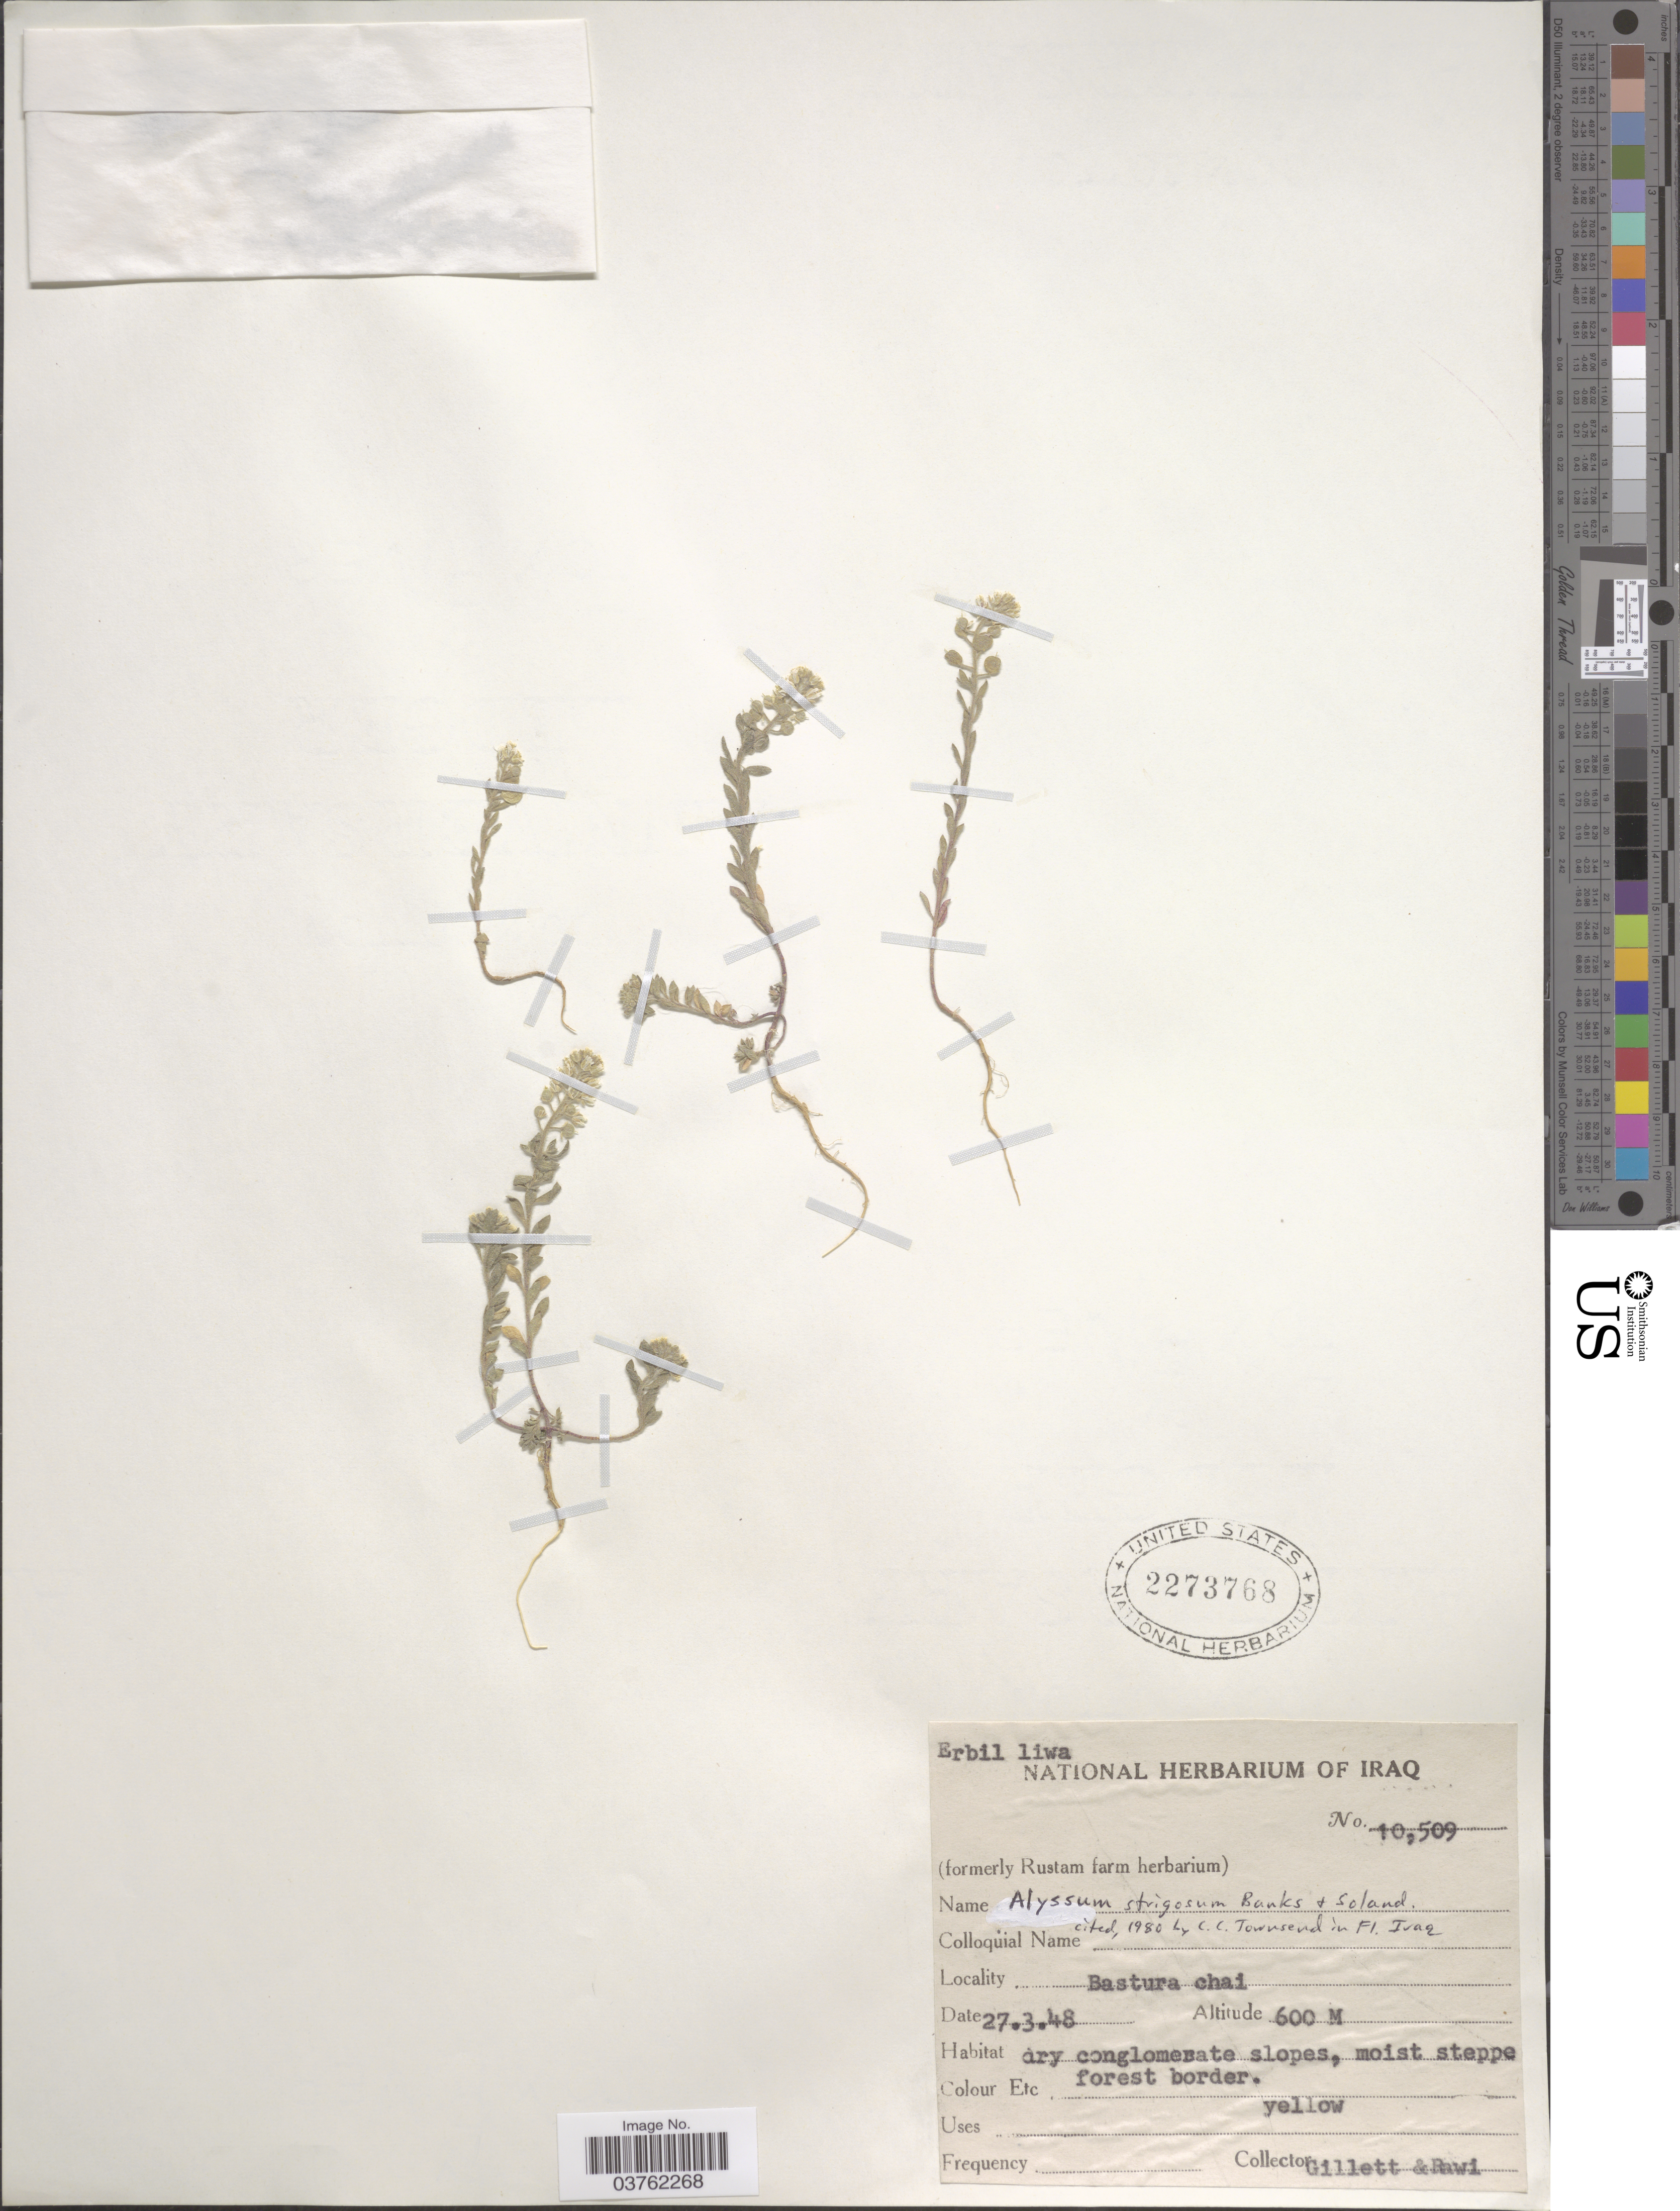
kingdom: Plantae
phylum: Tracheophyta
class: Magnoliopsida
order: Brassicales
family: Brassicaceae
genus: Alyssum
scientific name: Alyssum strigosum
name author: Banks & Sol.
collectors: Gillett, -- & -. Rawi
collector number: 10509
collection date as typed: Transcribed d/m/y: 27/3/48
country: Iraq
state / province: Arbīl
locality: Erbil liwa. Bastura chai.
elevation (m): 600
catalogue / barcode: US 2273768